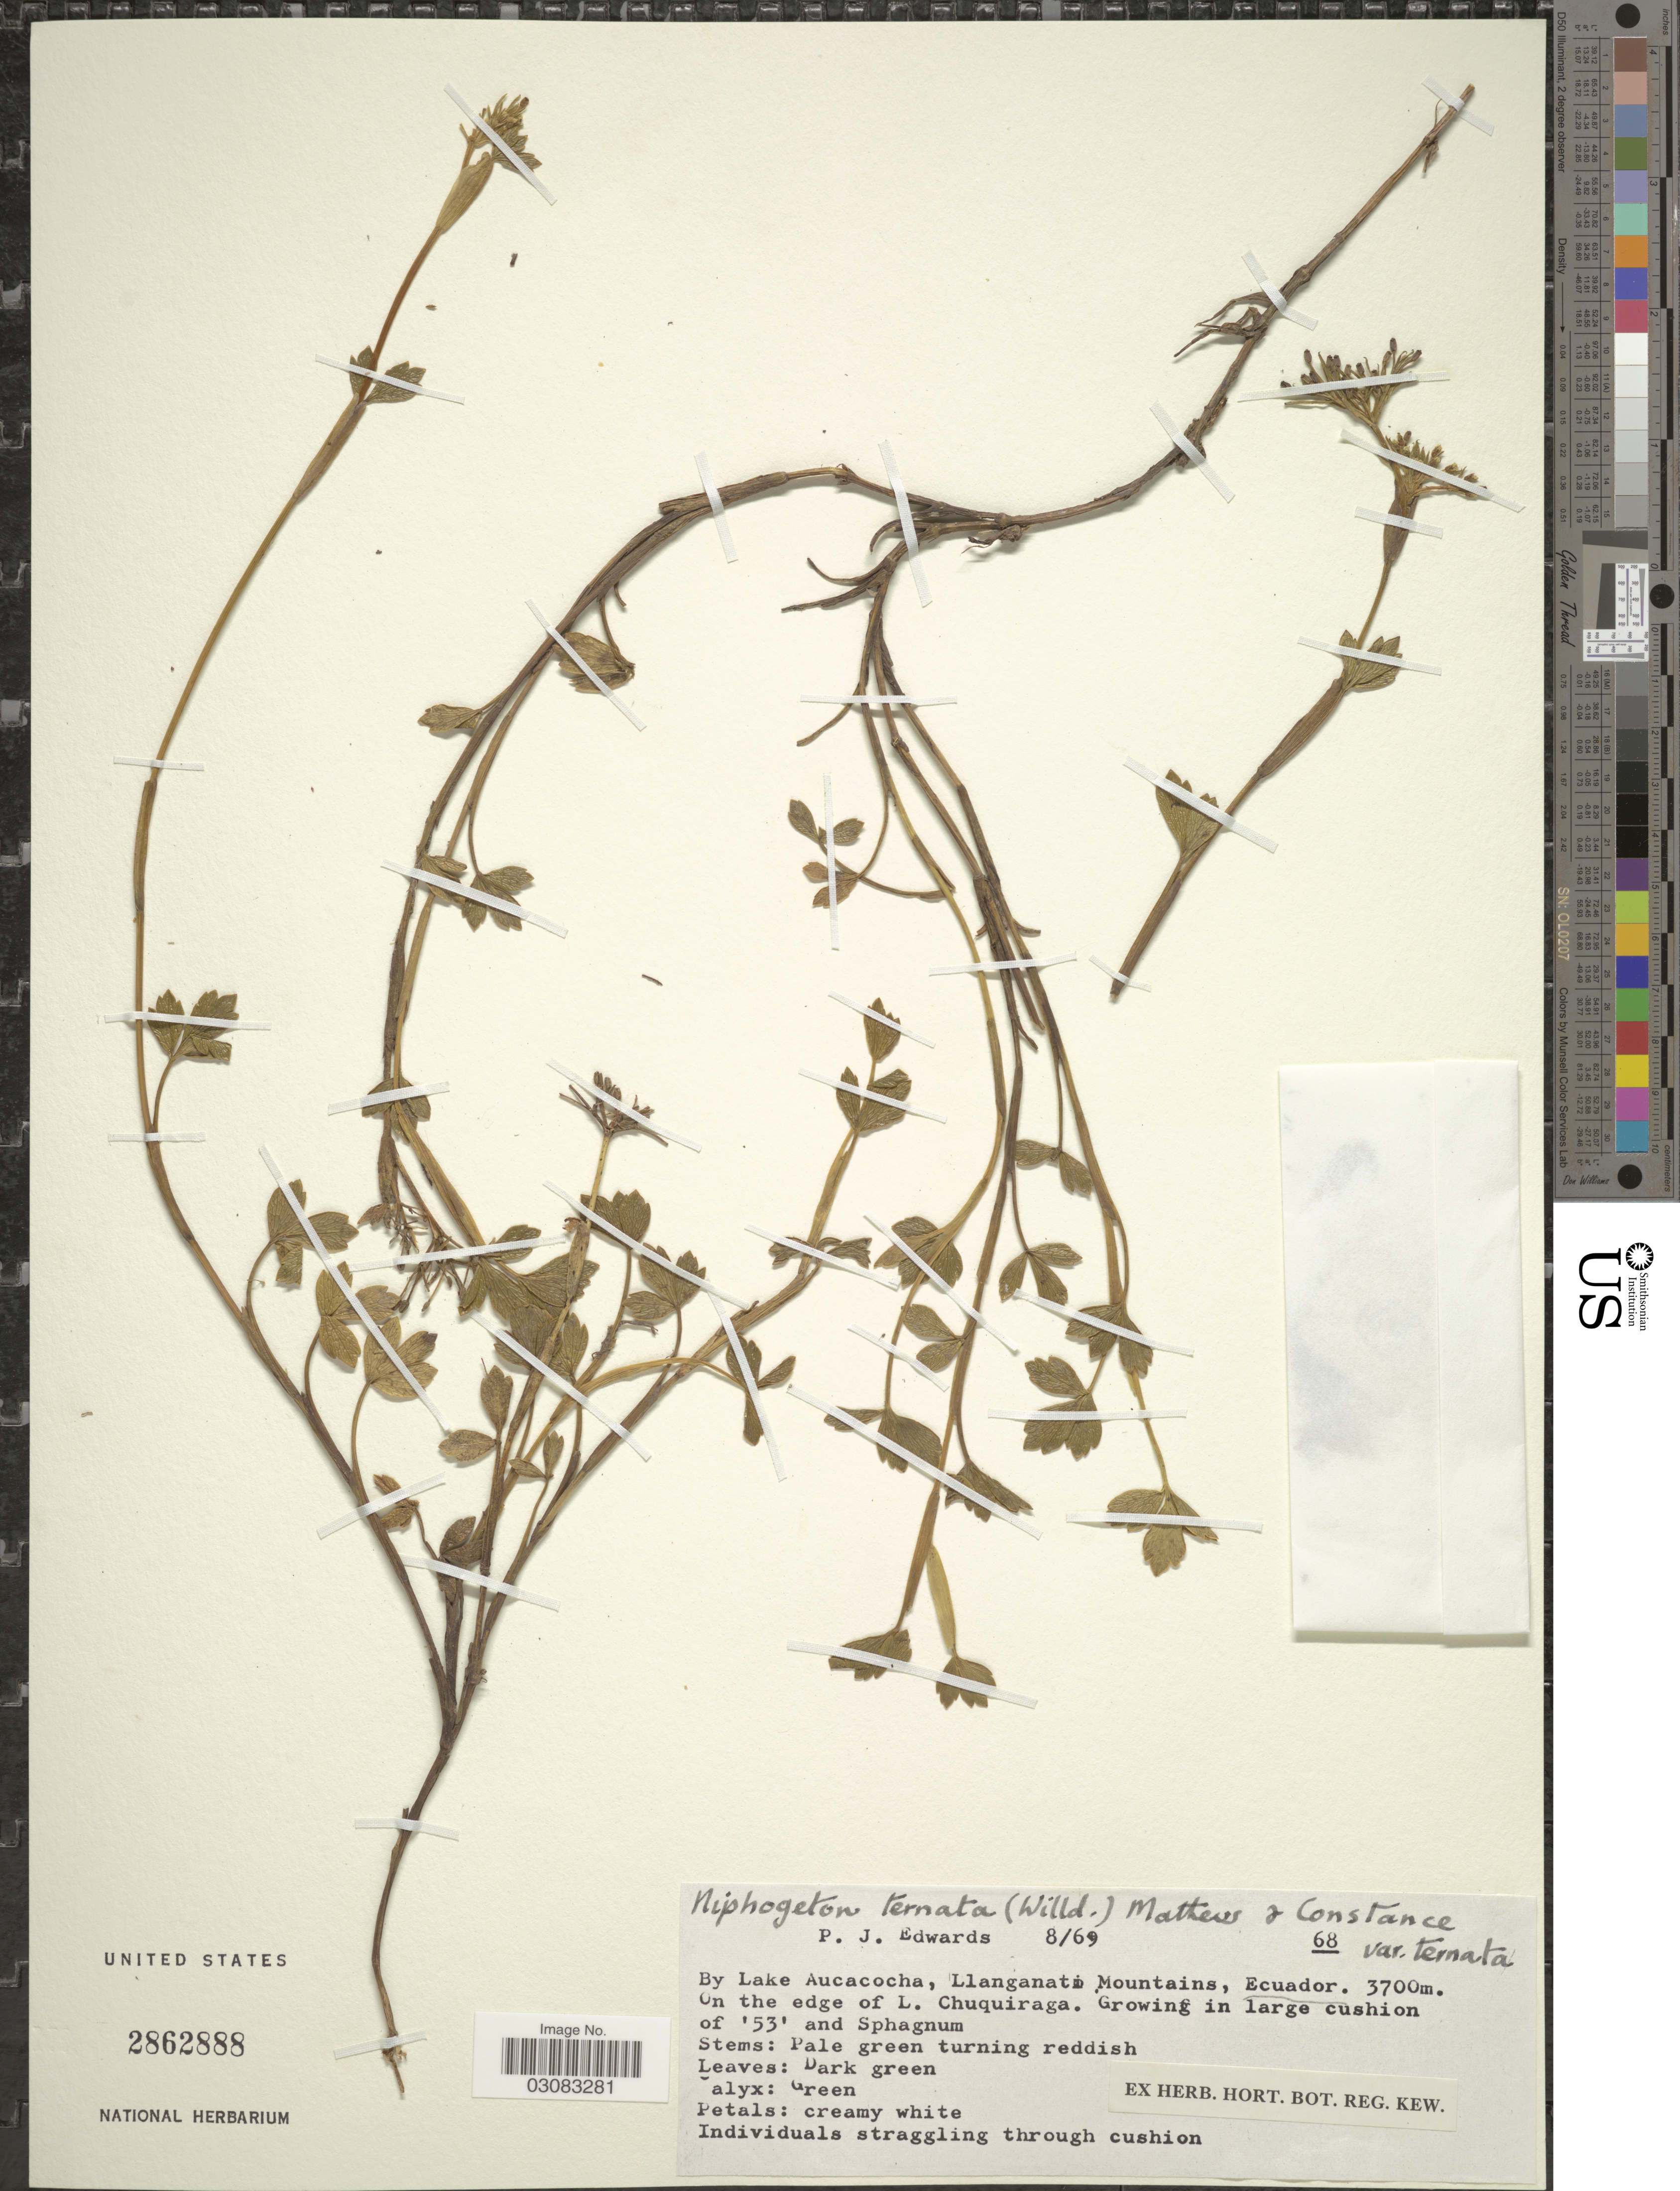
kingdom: Plantae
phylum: Tracheophyta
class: Magnoliopsida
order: Apiales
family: Apiaceae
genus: Niphogeton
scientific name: Niphogeton ternata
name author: (Willd. ex Schltr.) Mathias & Constance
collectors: P. Edwards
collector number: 68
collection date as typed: Transcribed d/m/y: /8/69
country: Ecuador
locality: By Lake Aucacocha, Llanganati Mountains. On the edge of Chuquiraga.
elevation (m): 3700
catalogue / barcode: US 2862888